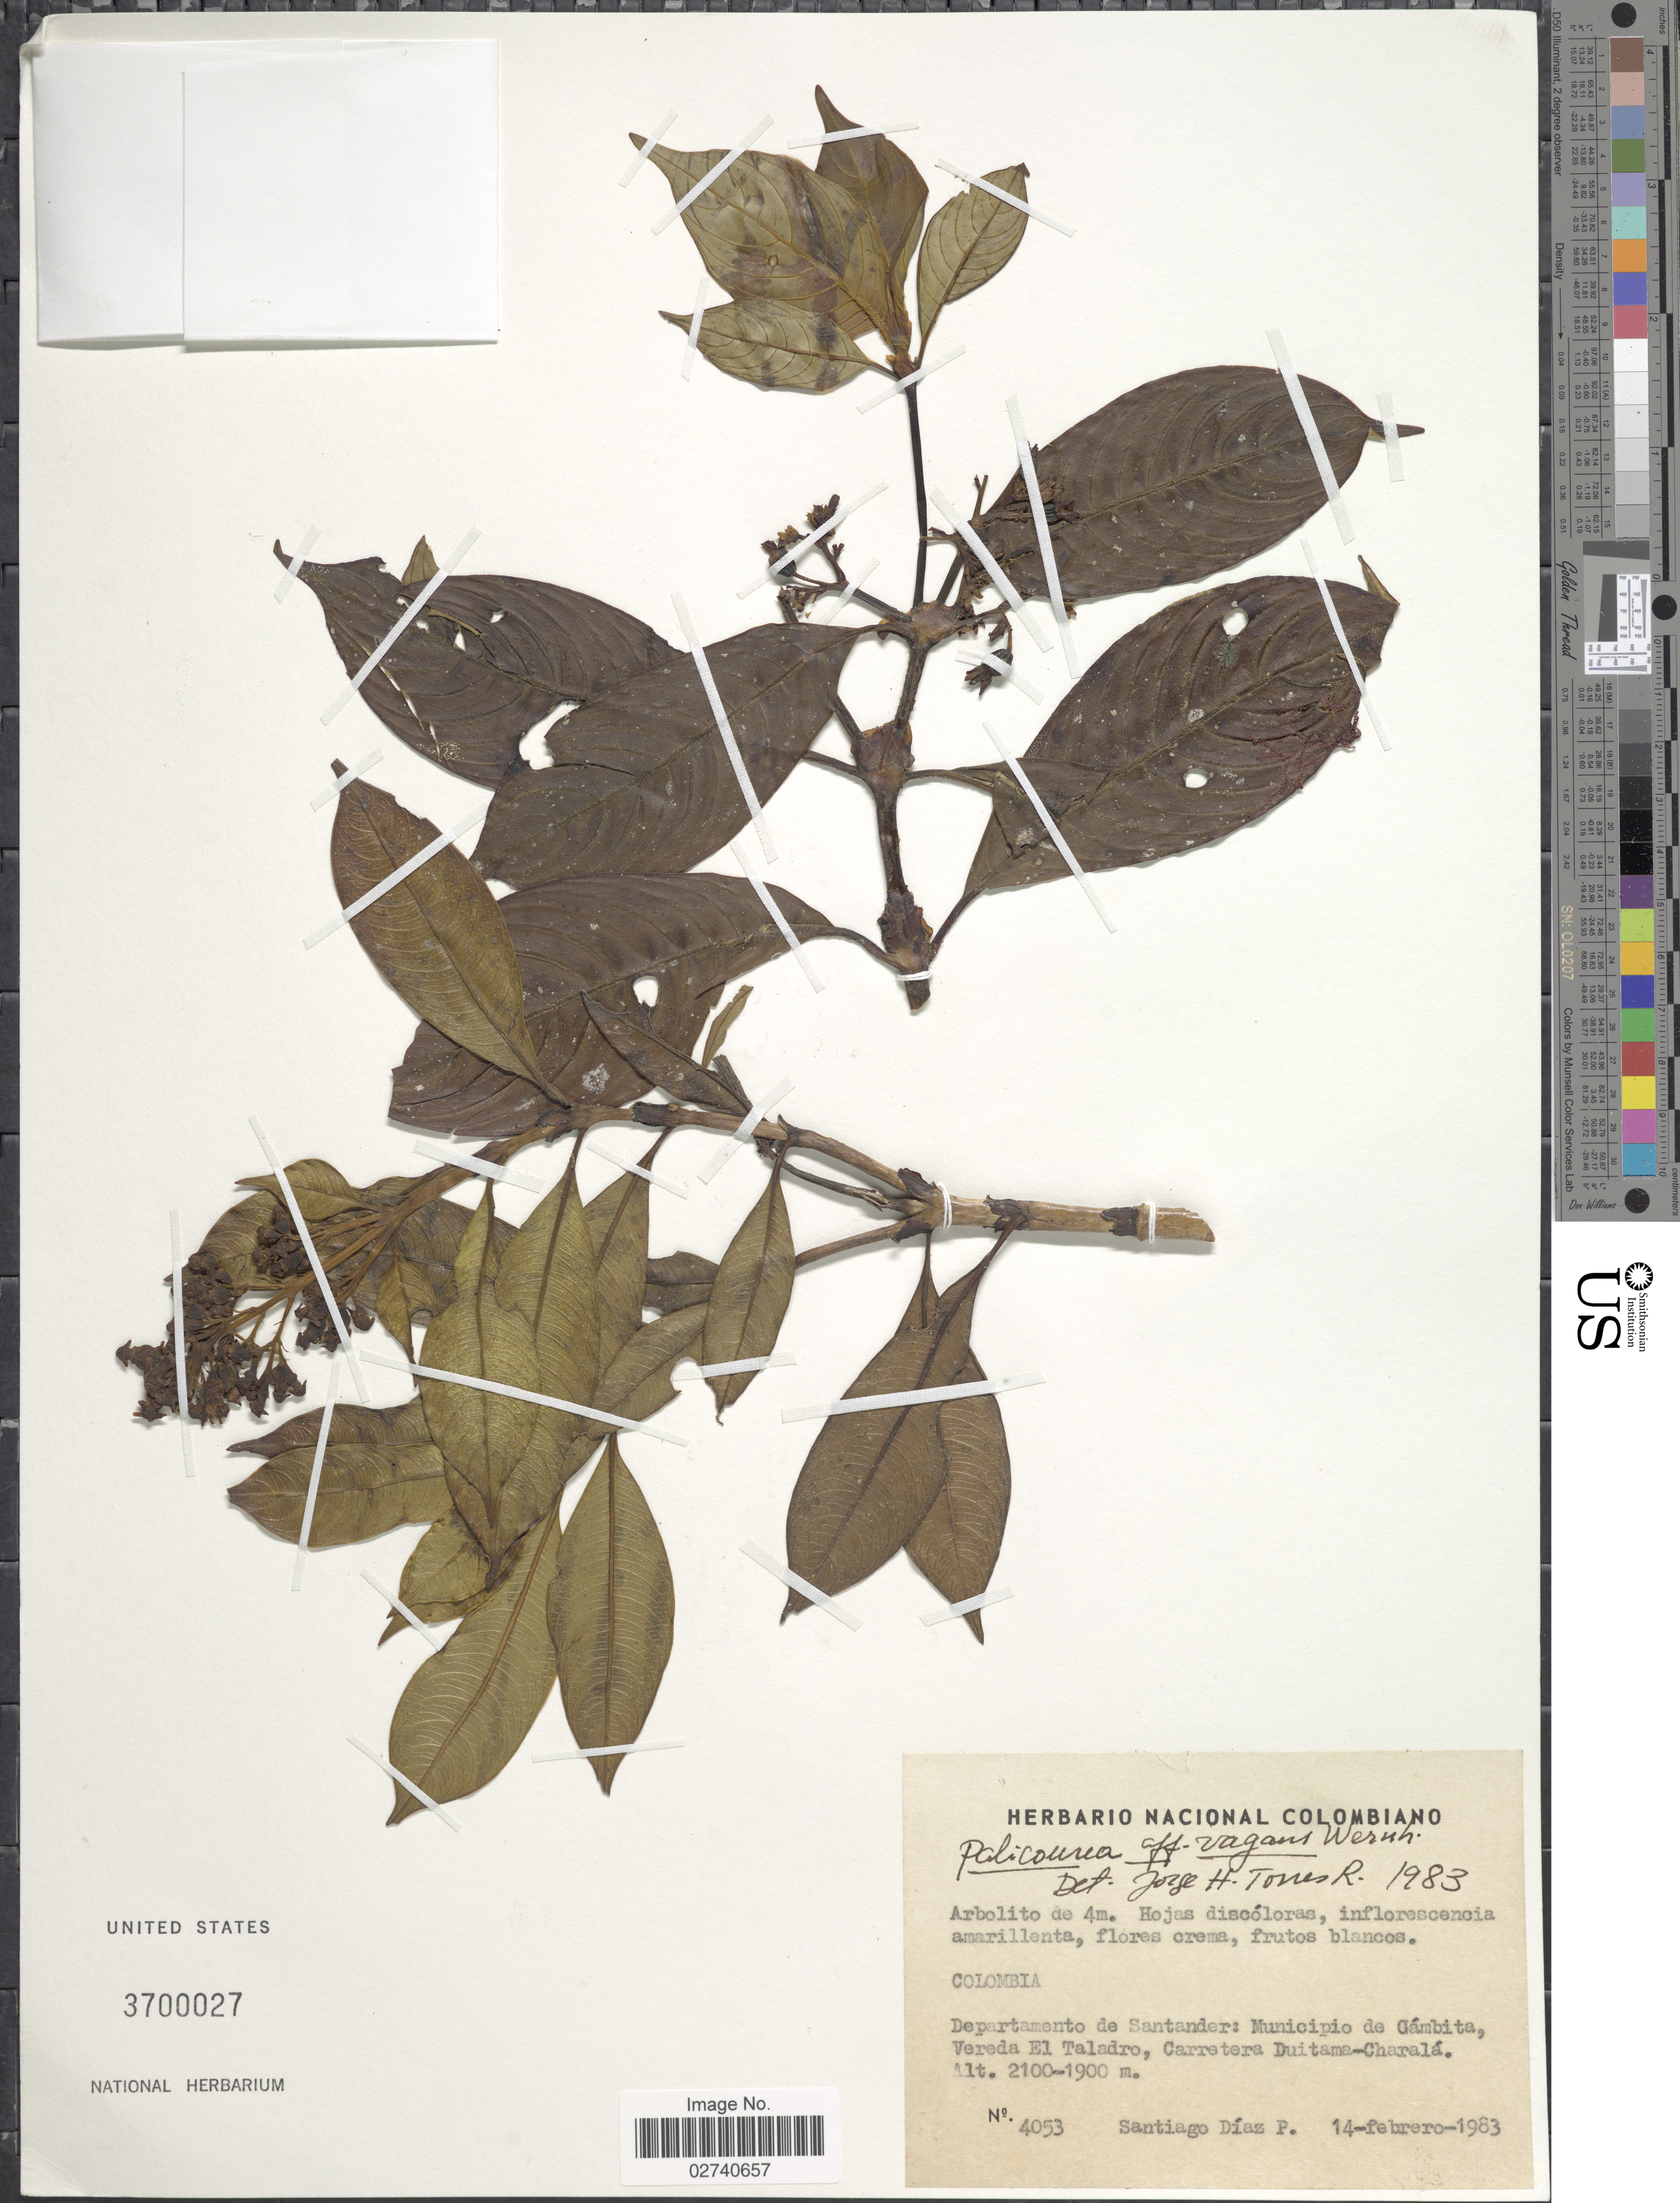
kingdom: Plantae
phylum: Tracheophyta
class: Magnoliopsida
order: Gentianales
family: Rubiaceae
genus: Palicourea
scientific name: Palicourea vagans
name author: Wernham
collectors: S. Díaz Píedrahíta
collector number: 4053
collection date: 1983-02-14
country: Colombia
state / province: Santander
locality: Municipio de Gambita, Vereda El Taladro, Carretera Duitama-Charala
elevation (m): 1900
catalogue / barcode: US 3700027